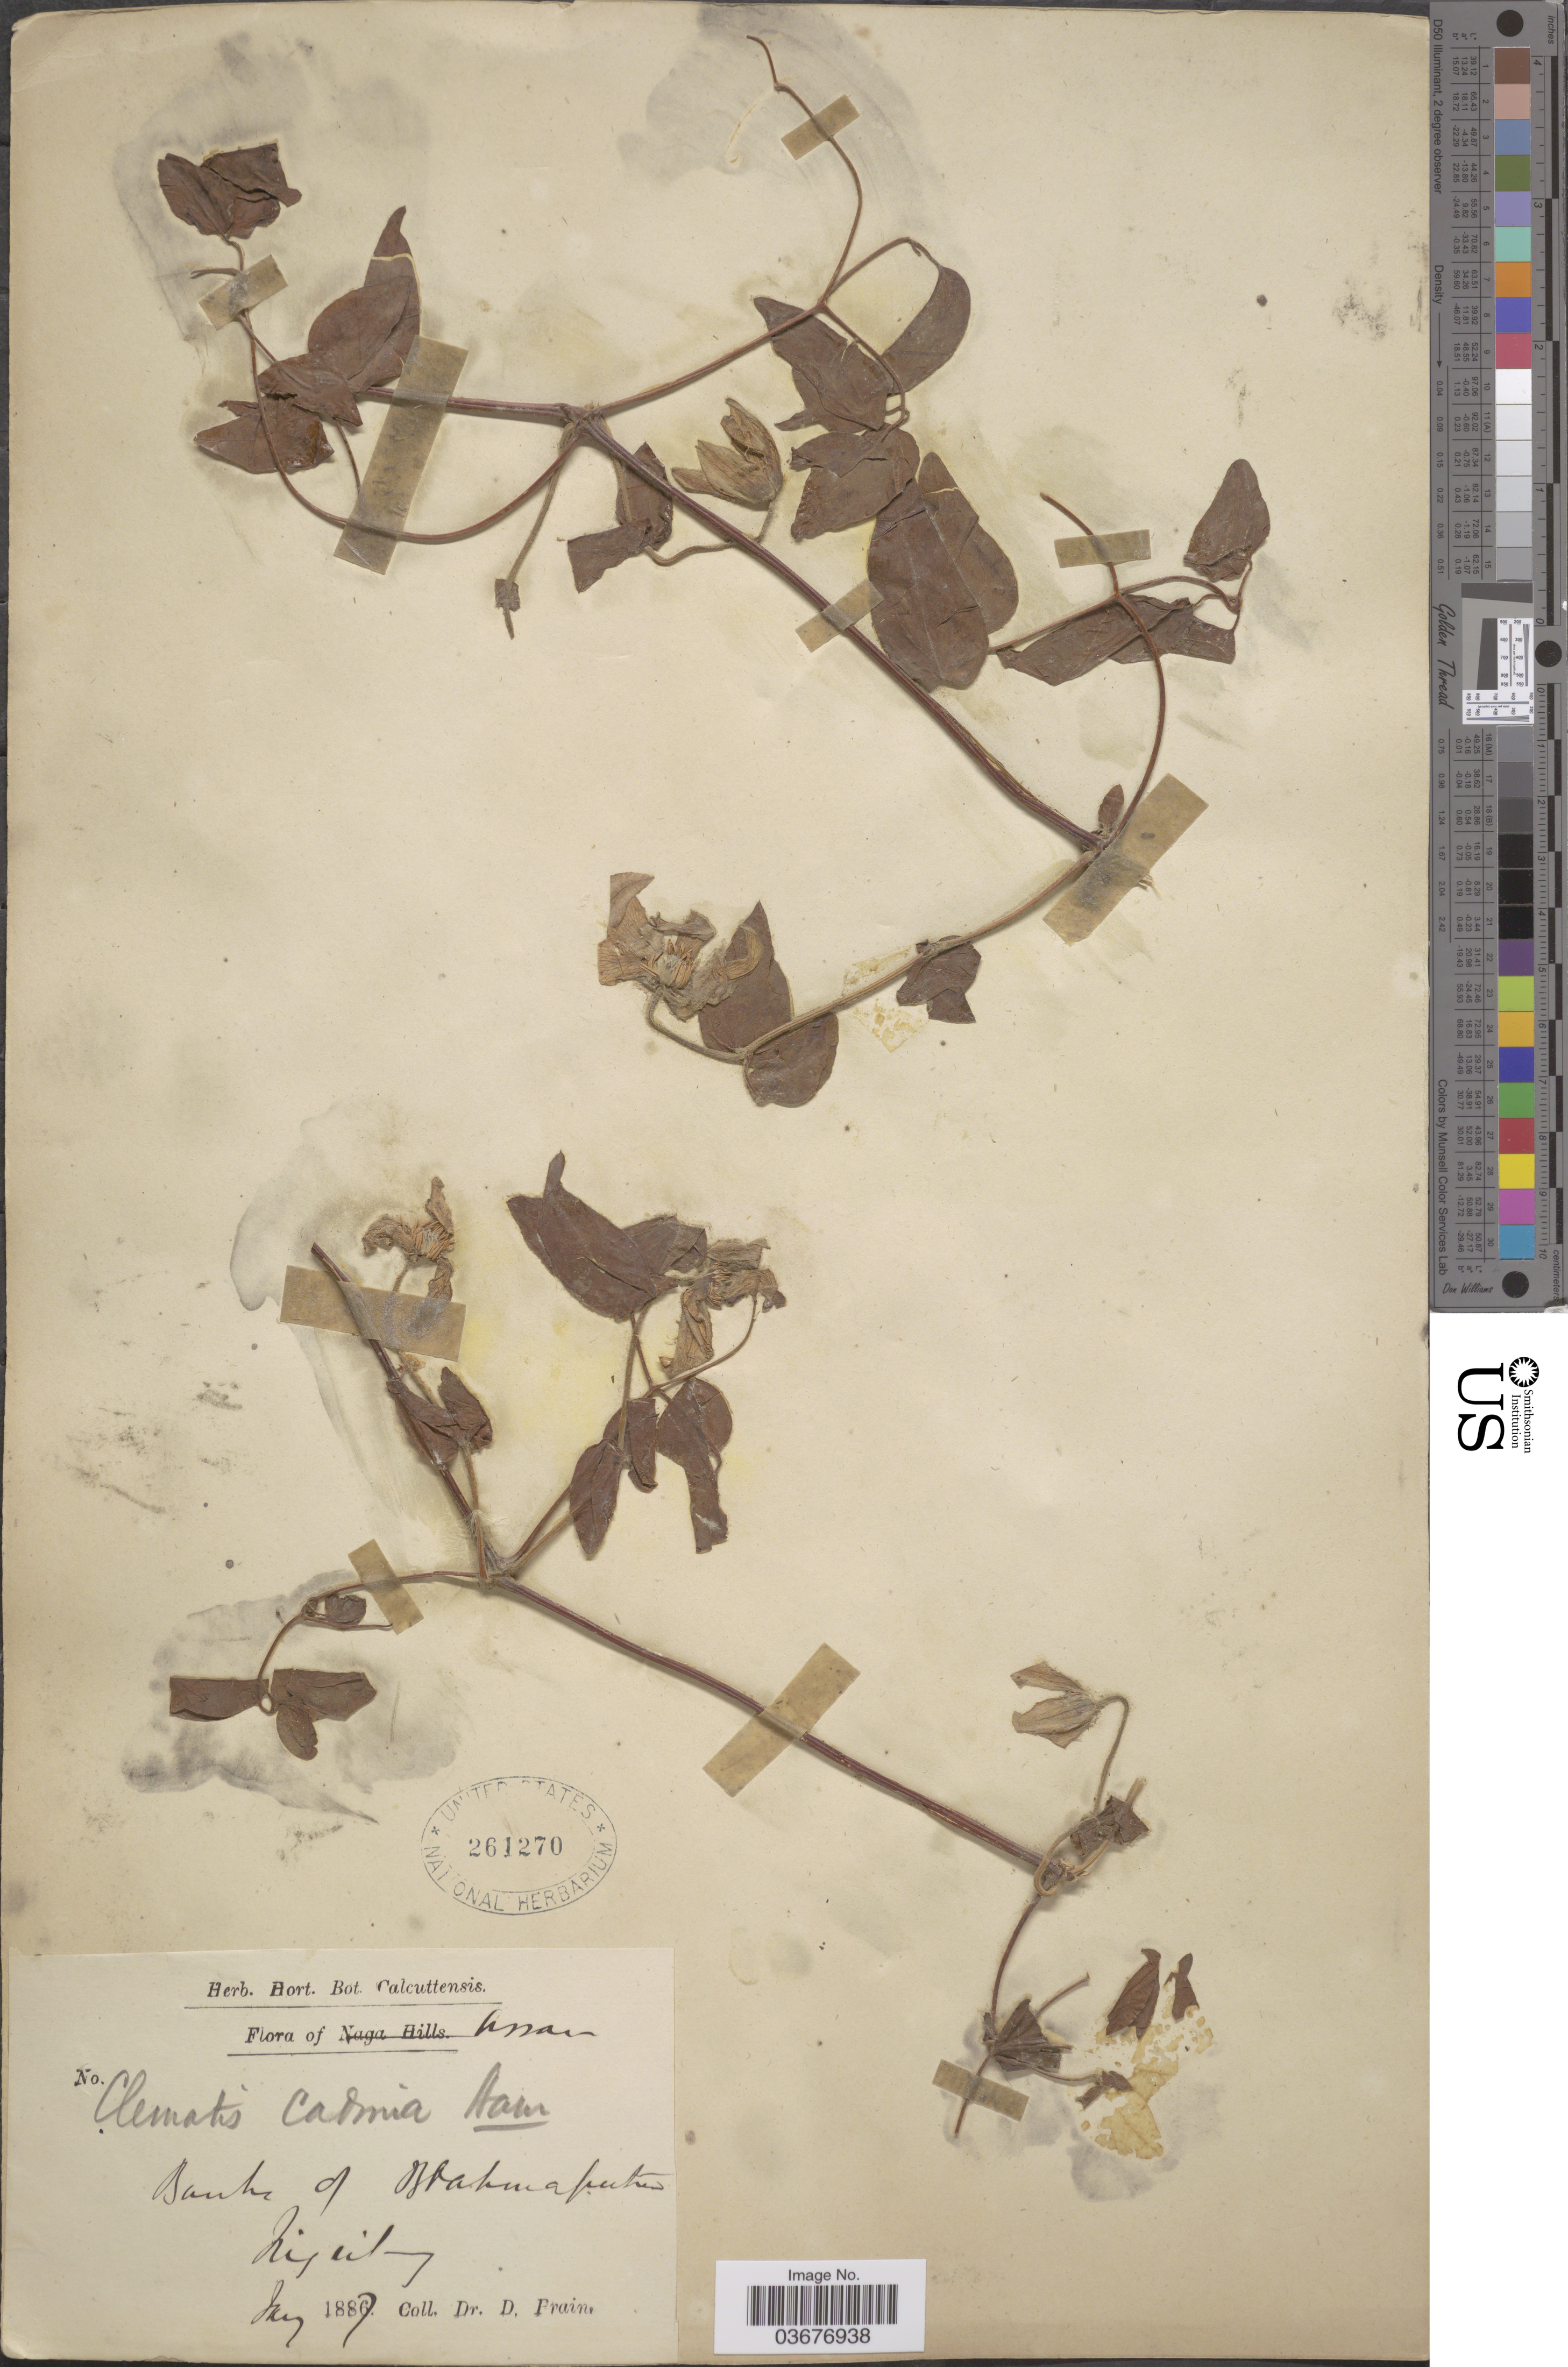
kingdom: Plantae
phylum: Tracheophyta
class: Magnoliopsida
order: Ranunculales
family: Ranunculaceae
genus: Clematis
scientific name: Clematis cadmia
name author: Buch.-Ham. ex Hook. f. & Thomson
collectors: D. Frain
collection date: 1887-05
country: India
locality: Assam. Banks of Brahmaputra Riquils [interpreted].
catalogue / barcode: US 261270